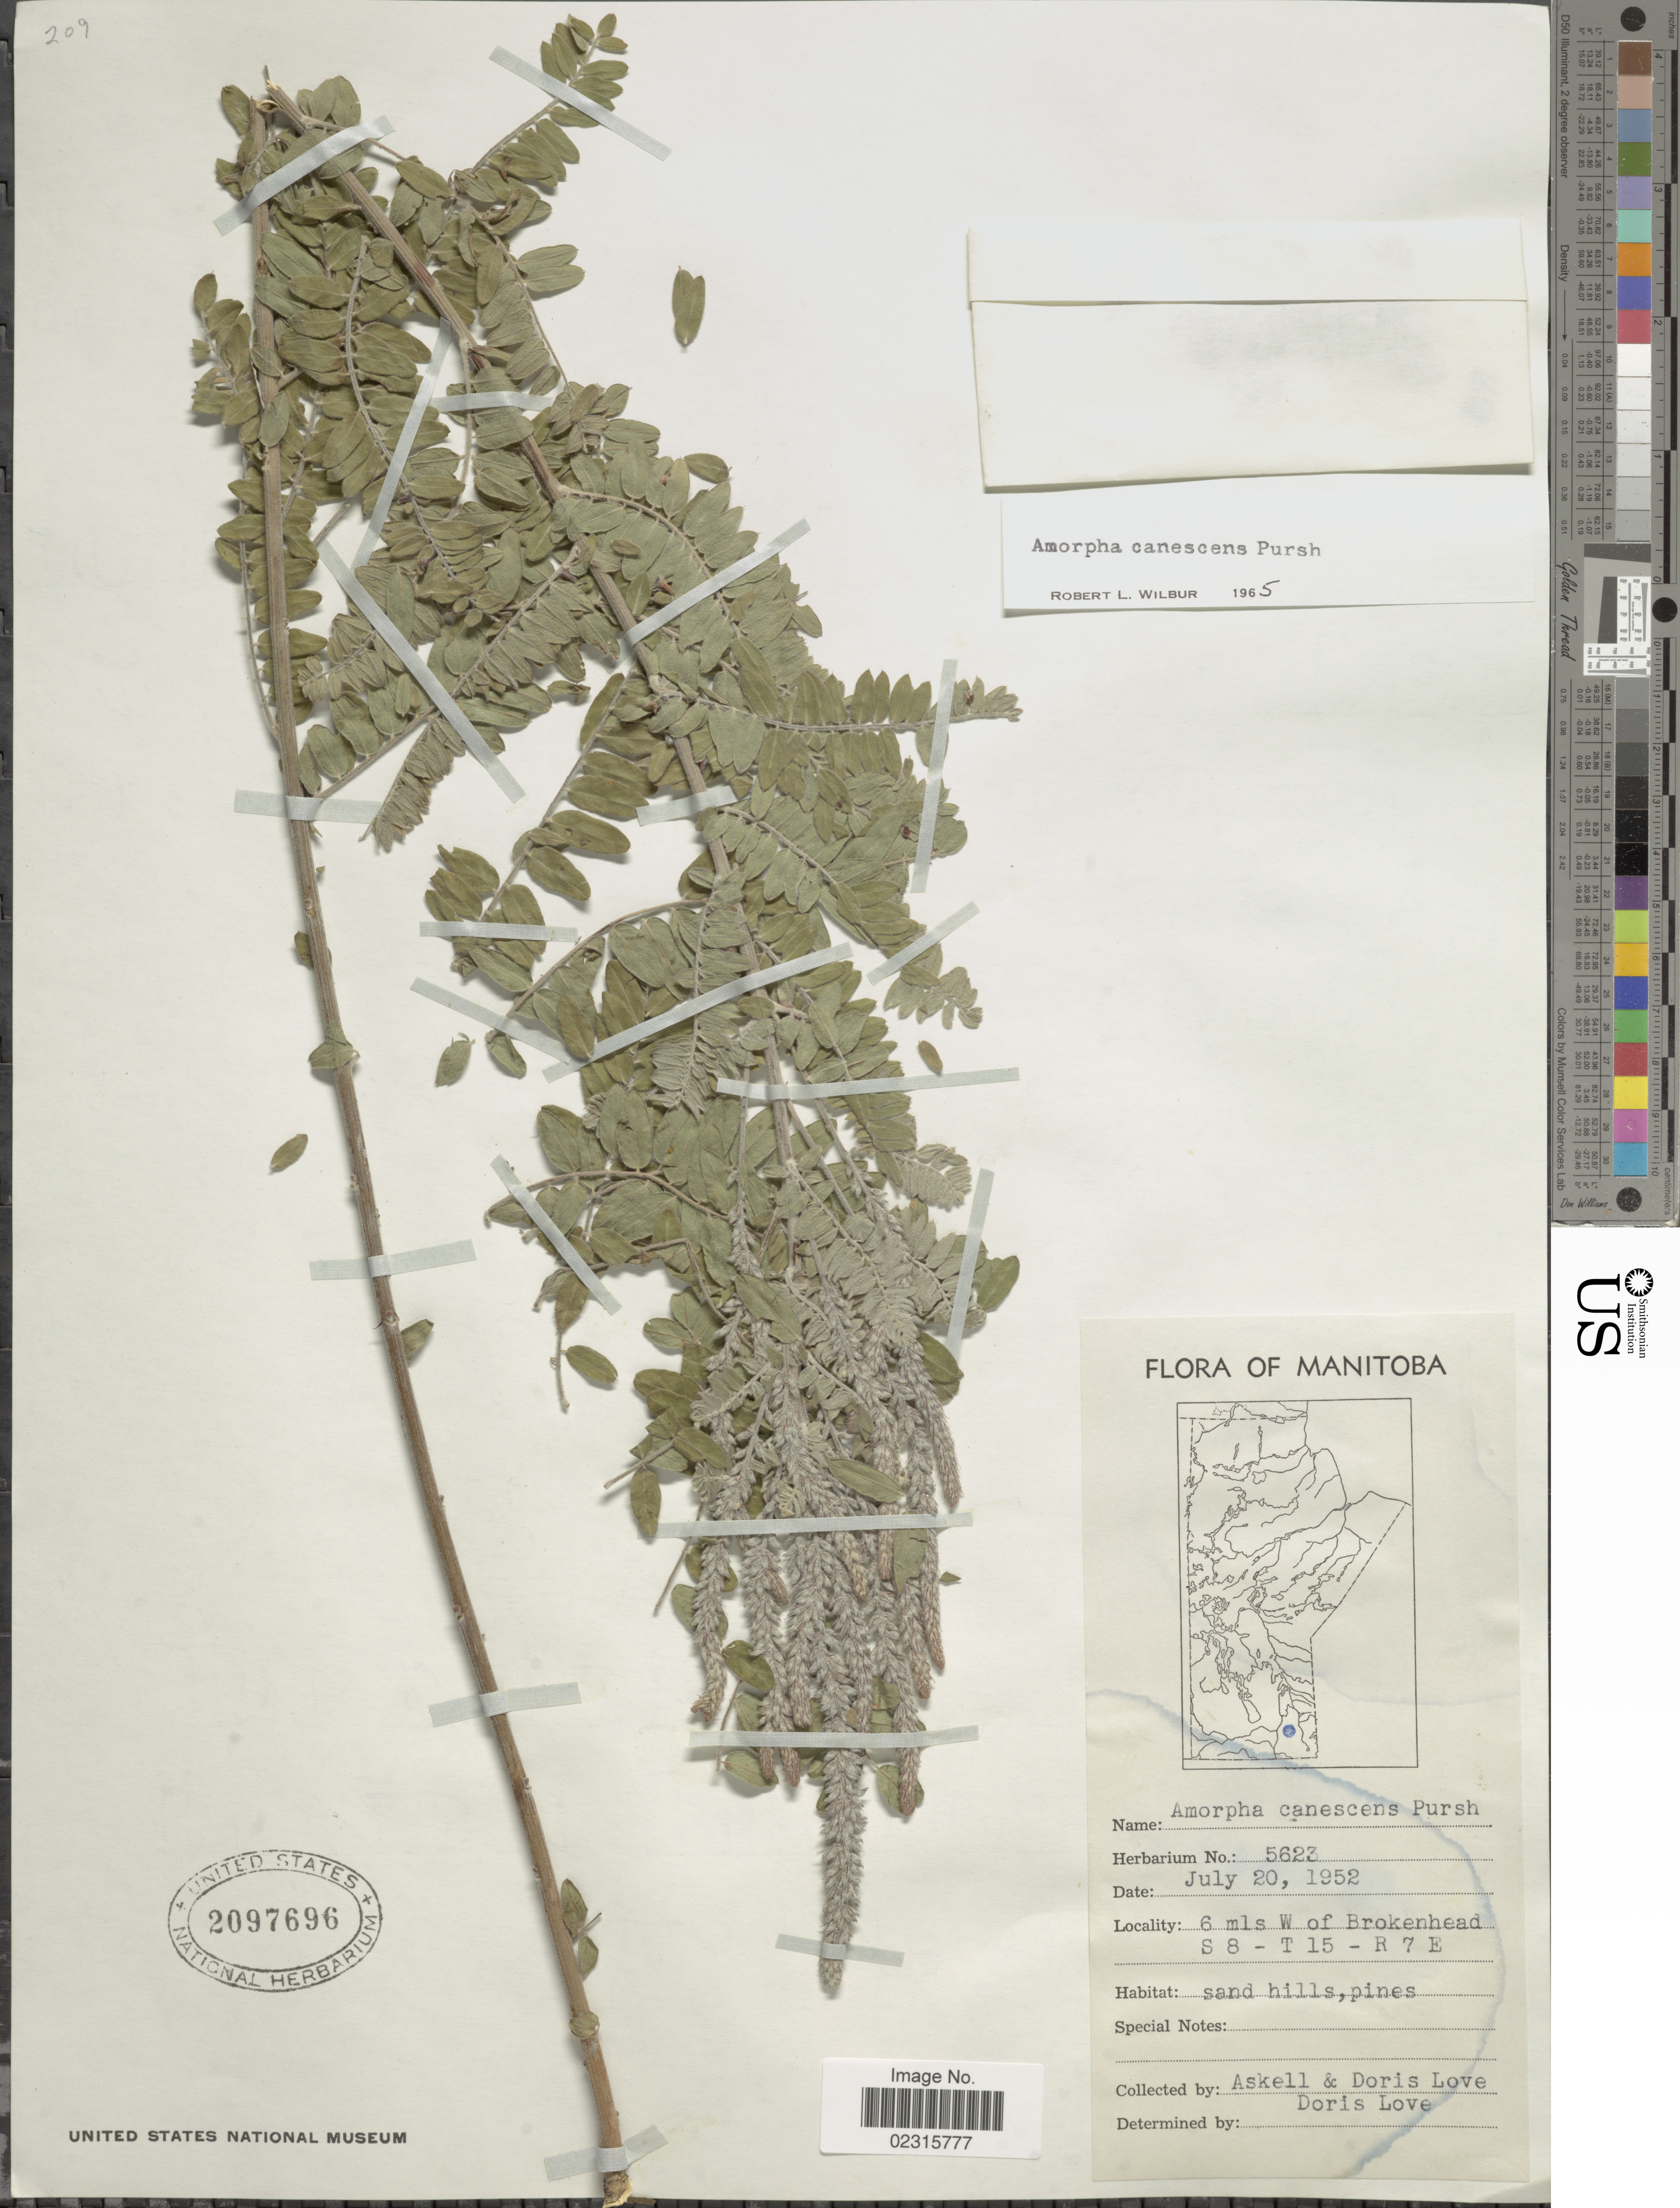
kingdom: Plantae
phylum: Tracheophyta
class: Magnoliopsida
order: Fabales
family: Fabaceae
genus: Amorpha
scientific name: Amorpha canescens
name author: Pursh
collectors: -. Askell & D. Löve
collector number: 5623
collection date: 1952-07-20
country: Canada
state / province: Manitoba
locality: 6 mls W of Brokenhead S8-T15-R7E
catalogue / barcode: US 2097696